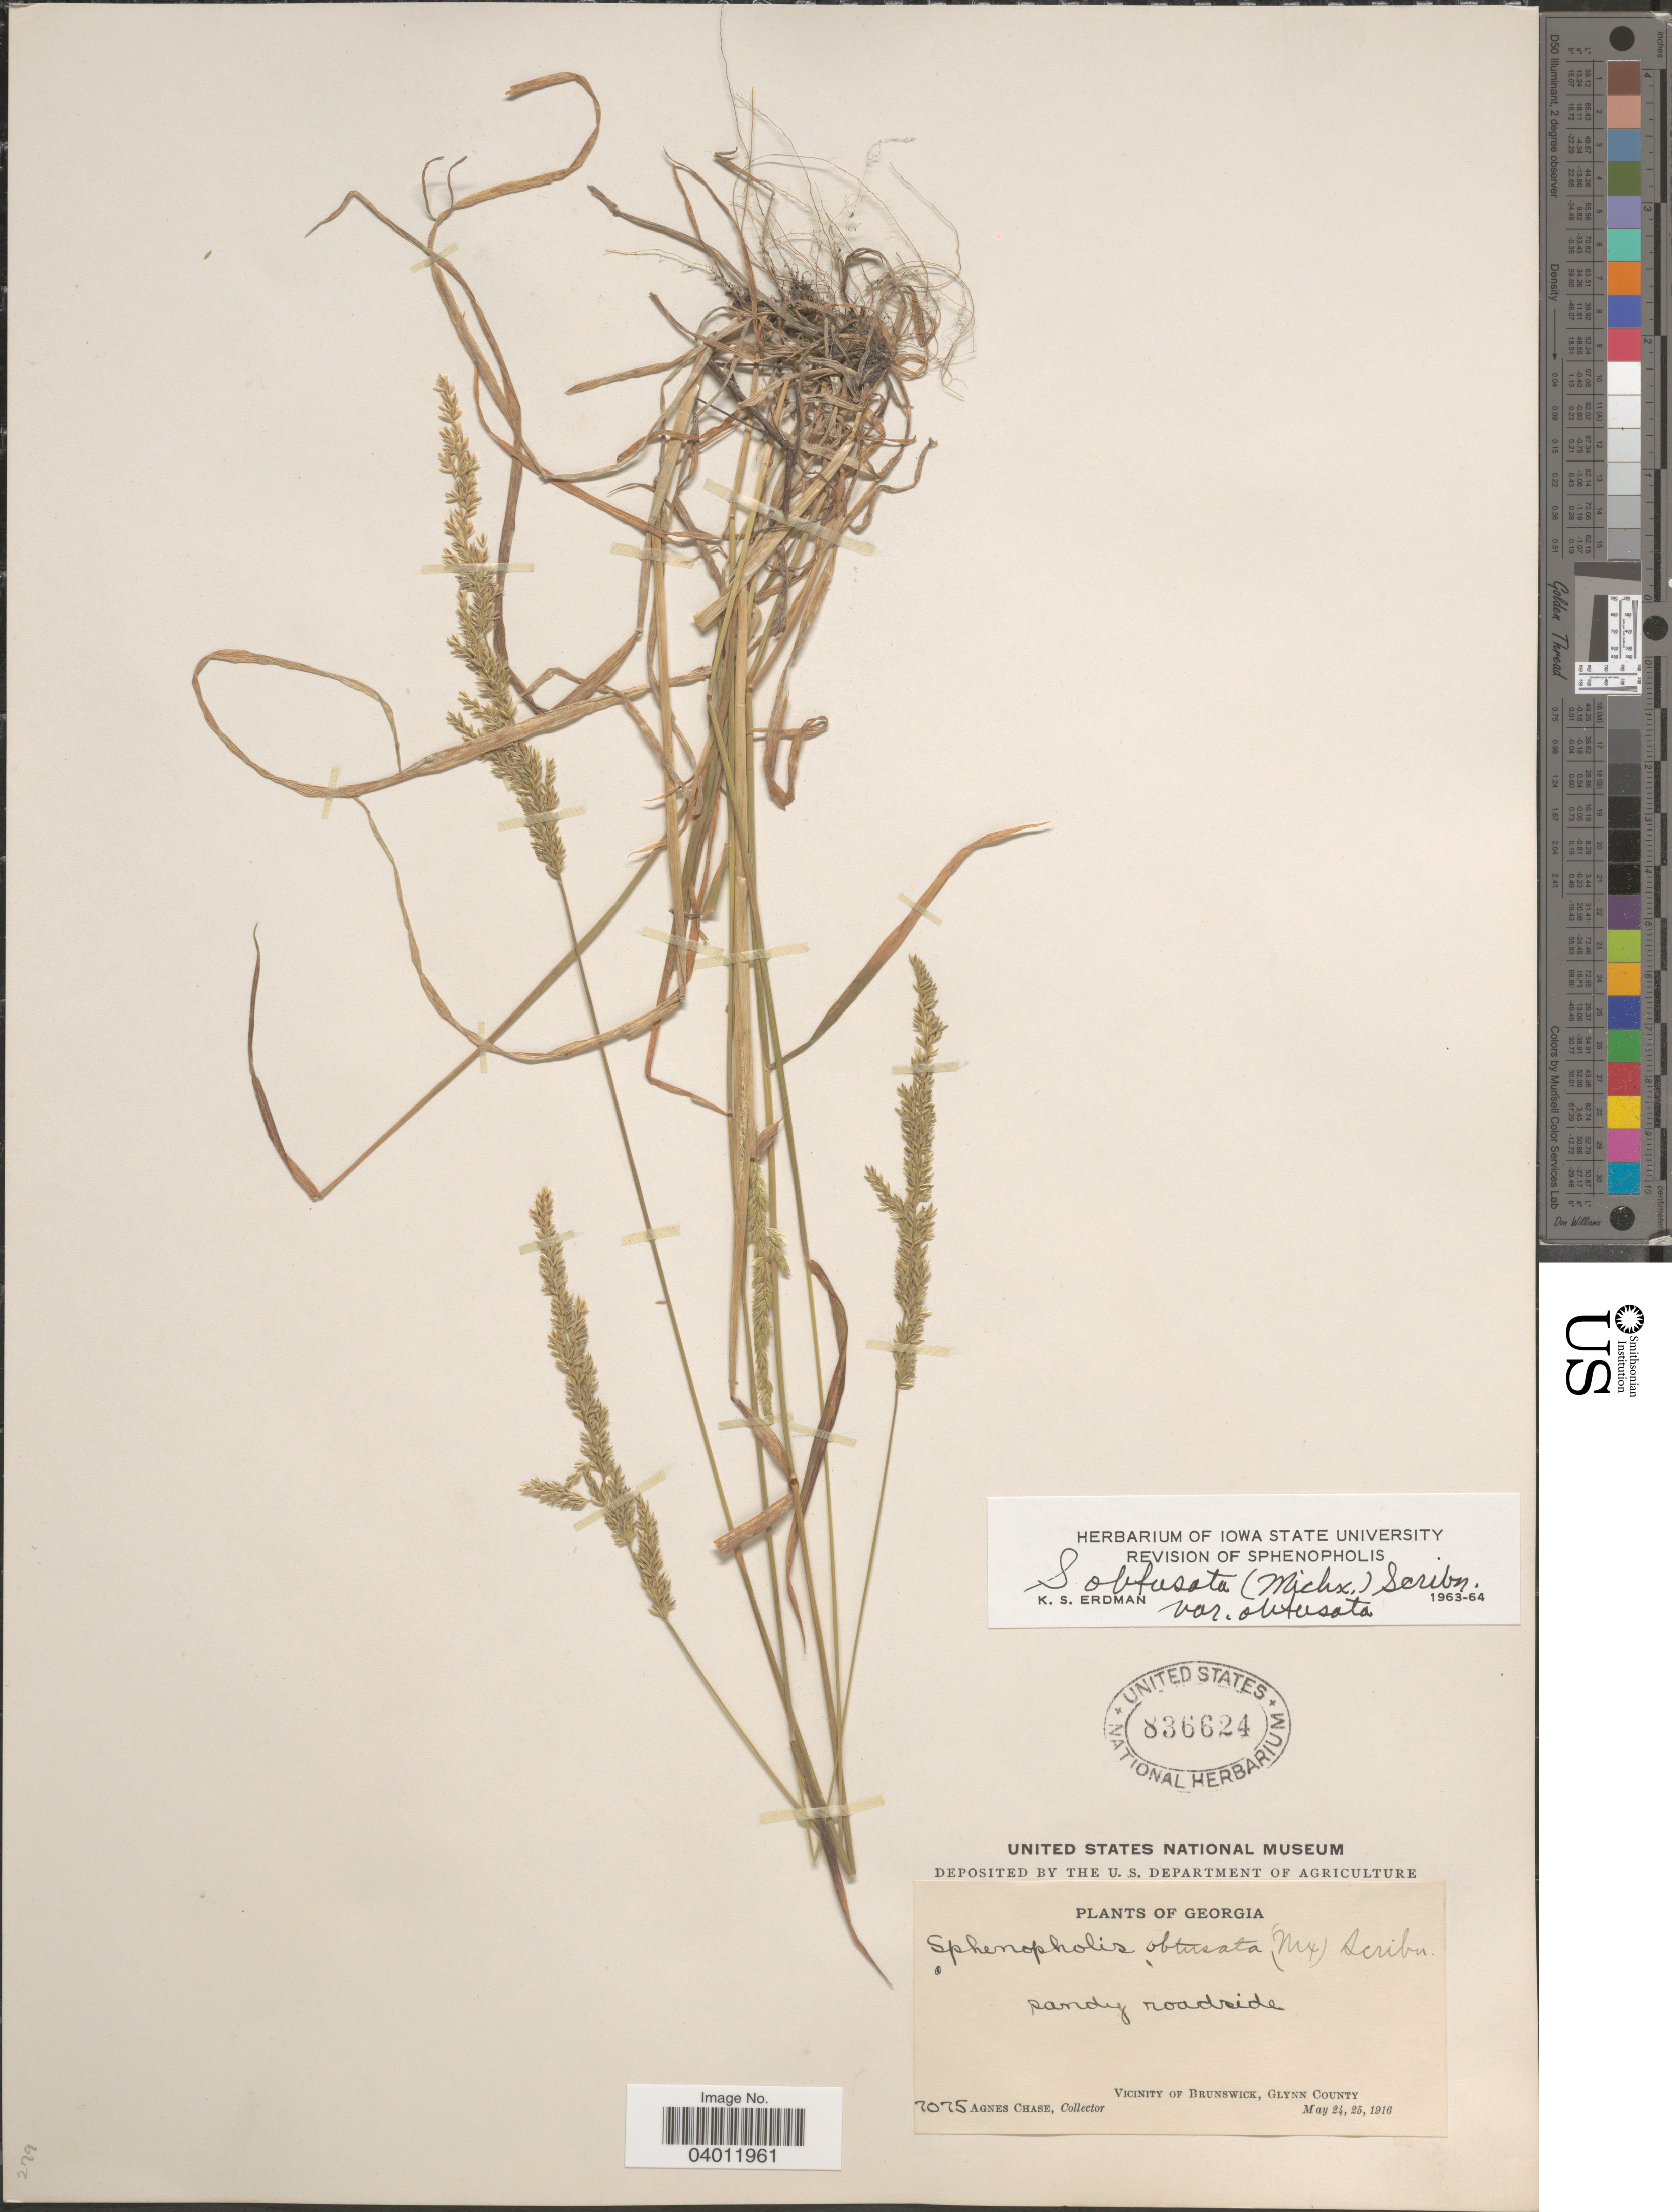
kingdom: Plantae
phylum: Tracheophyta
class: Liliopsida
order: Poales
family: Poaceae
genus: Sphenopholis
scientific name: Sphenopholis obtusata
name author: (Michx.) Scribn.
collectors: A. Chase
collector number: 7075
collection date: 1916-05-24/1916-05-25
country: United States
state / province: Georgia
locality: Vicinity of Brunswick, Glynn County.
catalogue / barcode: US 836624